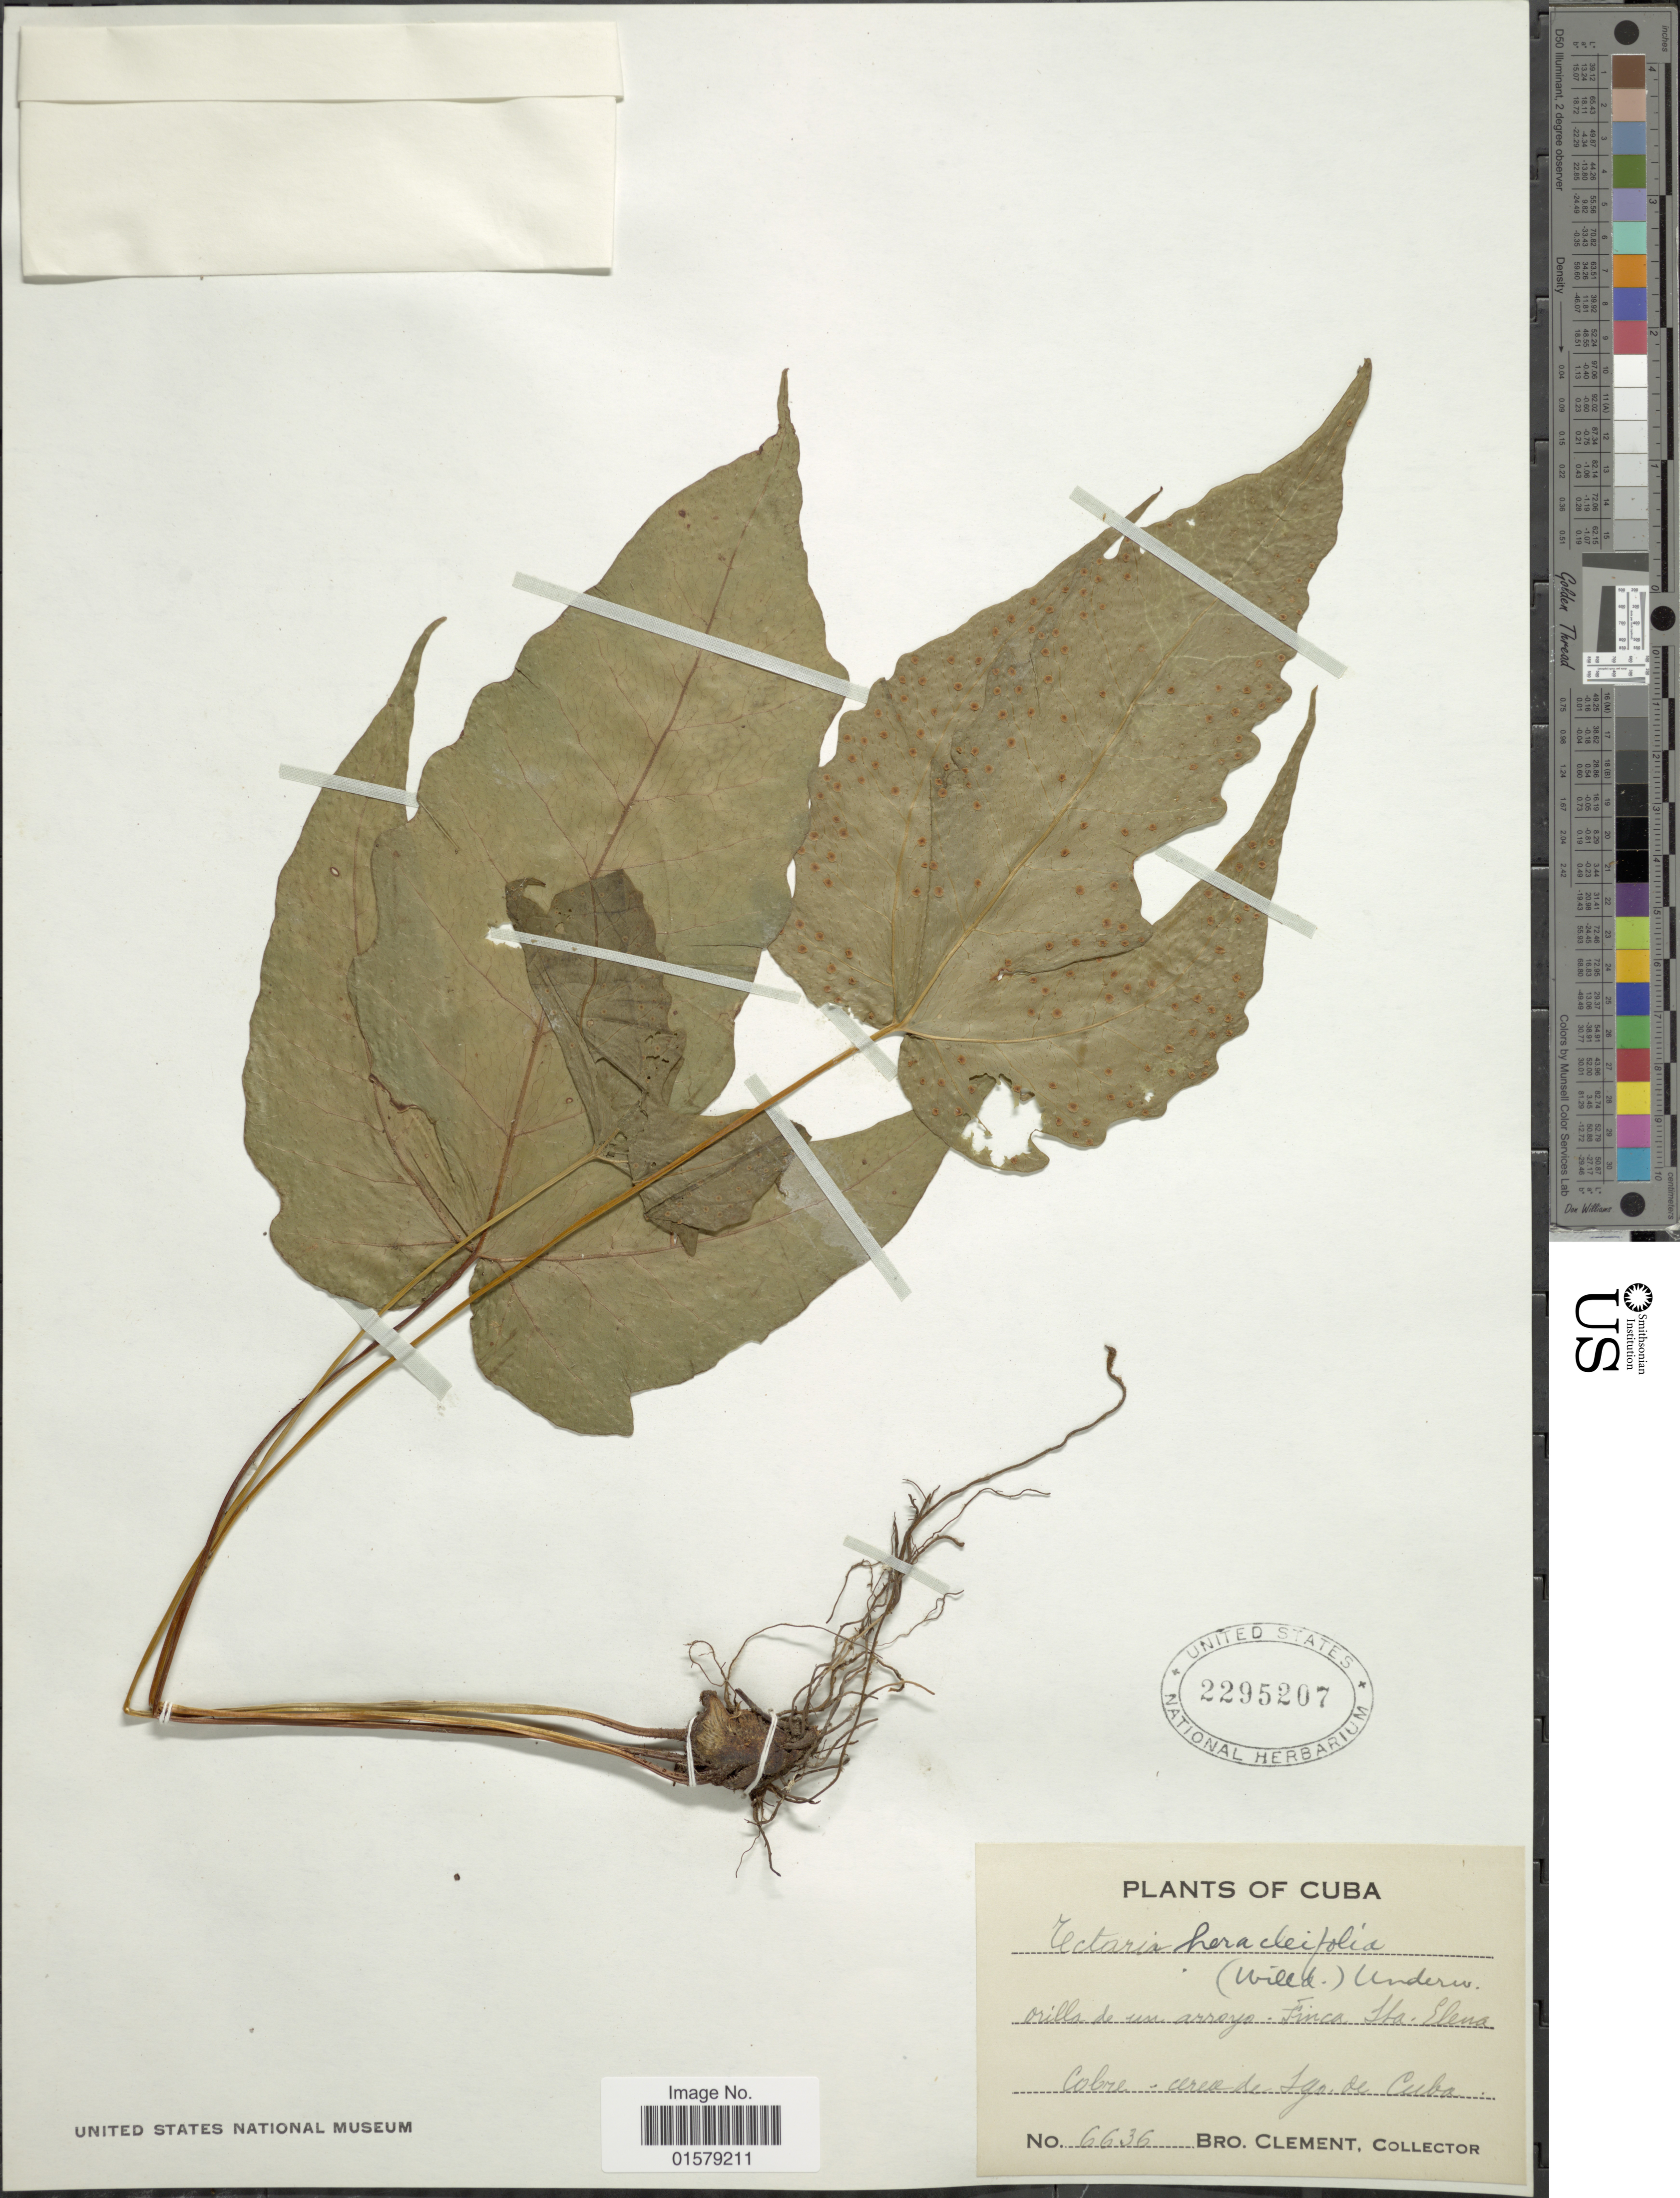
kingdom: Plantae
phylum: Tracheophyta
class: Polypodiopsida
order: Polypodiales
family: Tectariaceae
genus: Tectaria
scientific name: Tectaria heracleifolia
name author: (Willd.) Underw.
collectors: B. Clement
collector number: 6636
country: Cuba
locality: Orilla de un arroyo, Finca Sta. Elena, Cobre, cerca de Sgo. de Cuba.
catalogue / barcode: US 2295207